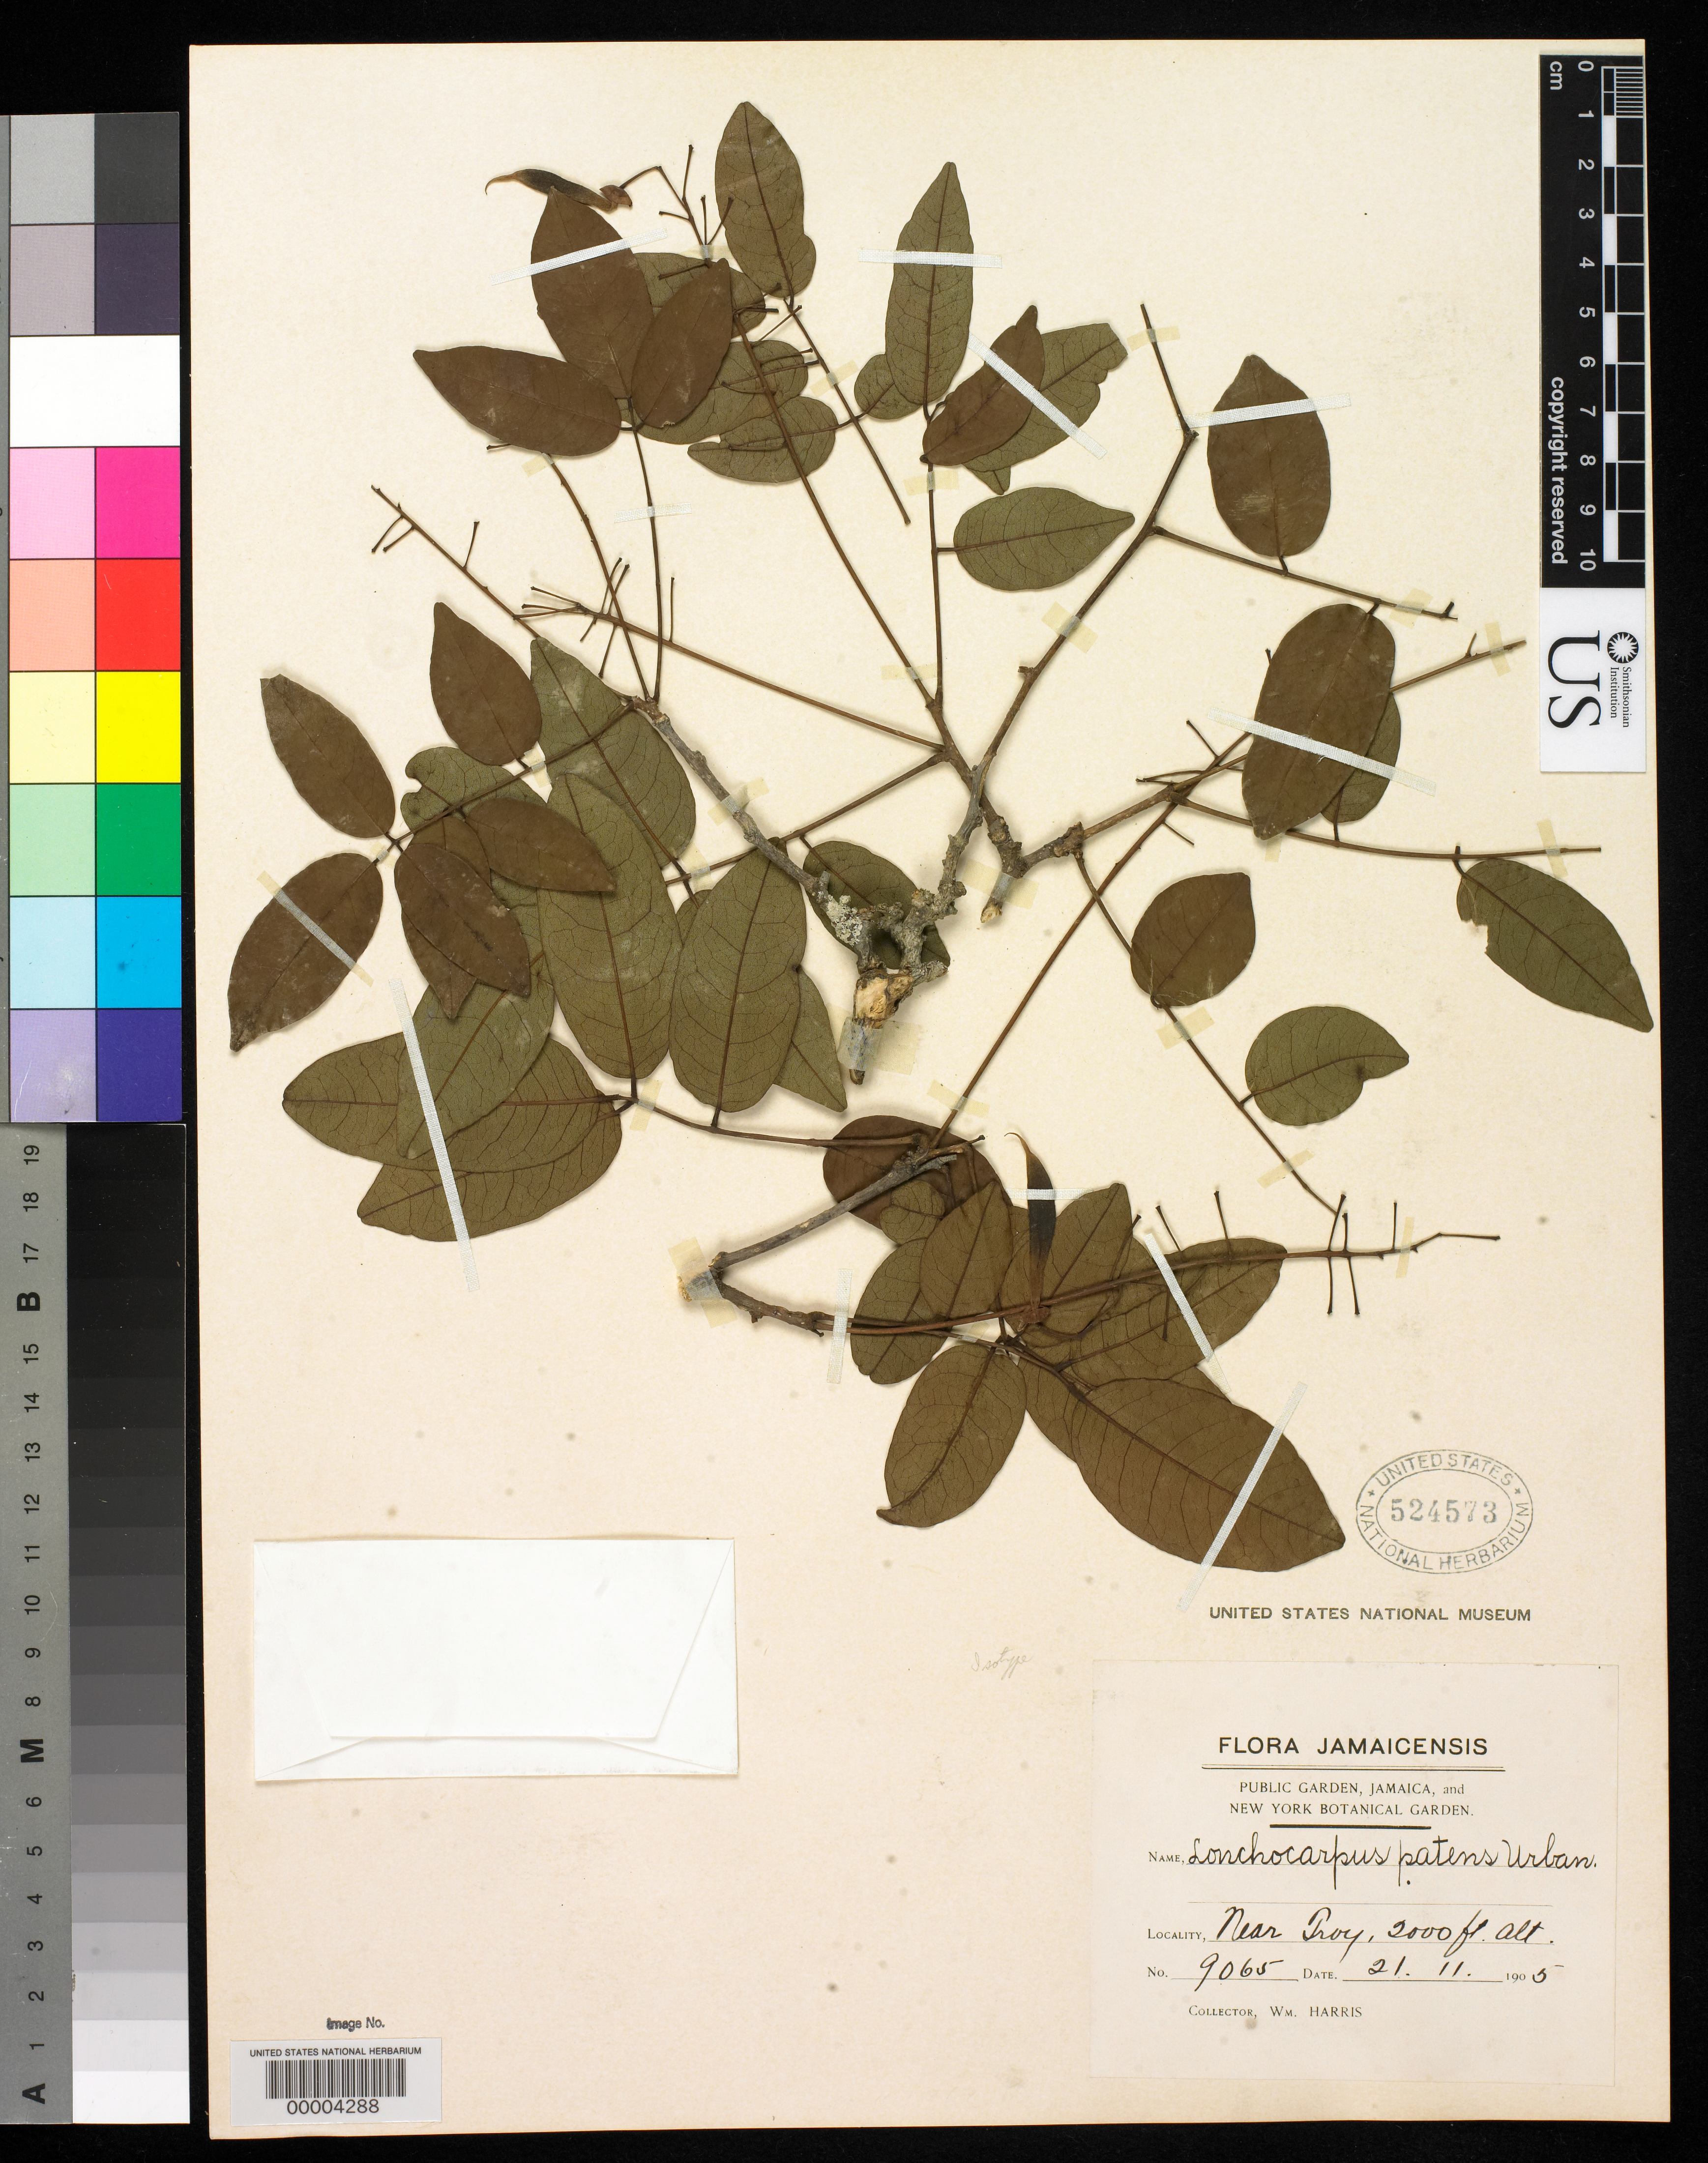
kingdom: Plantae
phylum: Tracheophyta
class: Magnoliopsida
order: Fabales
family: Fabaceae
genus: Lonchocarpus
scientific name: Lonchocarpus patens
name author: Urb.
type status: Syntype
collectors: W. H. Harris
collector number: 9065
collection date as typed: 21 Nov 1905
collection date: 1905-11-21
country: Jamaica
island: Greater Antilles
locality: Troy.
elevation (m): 660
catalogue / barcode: US 524573